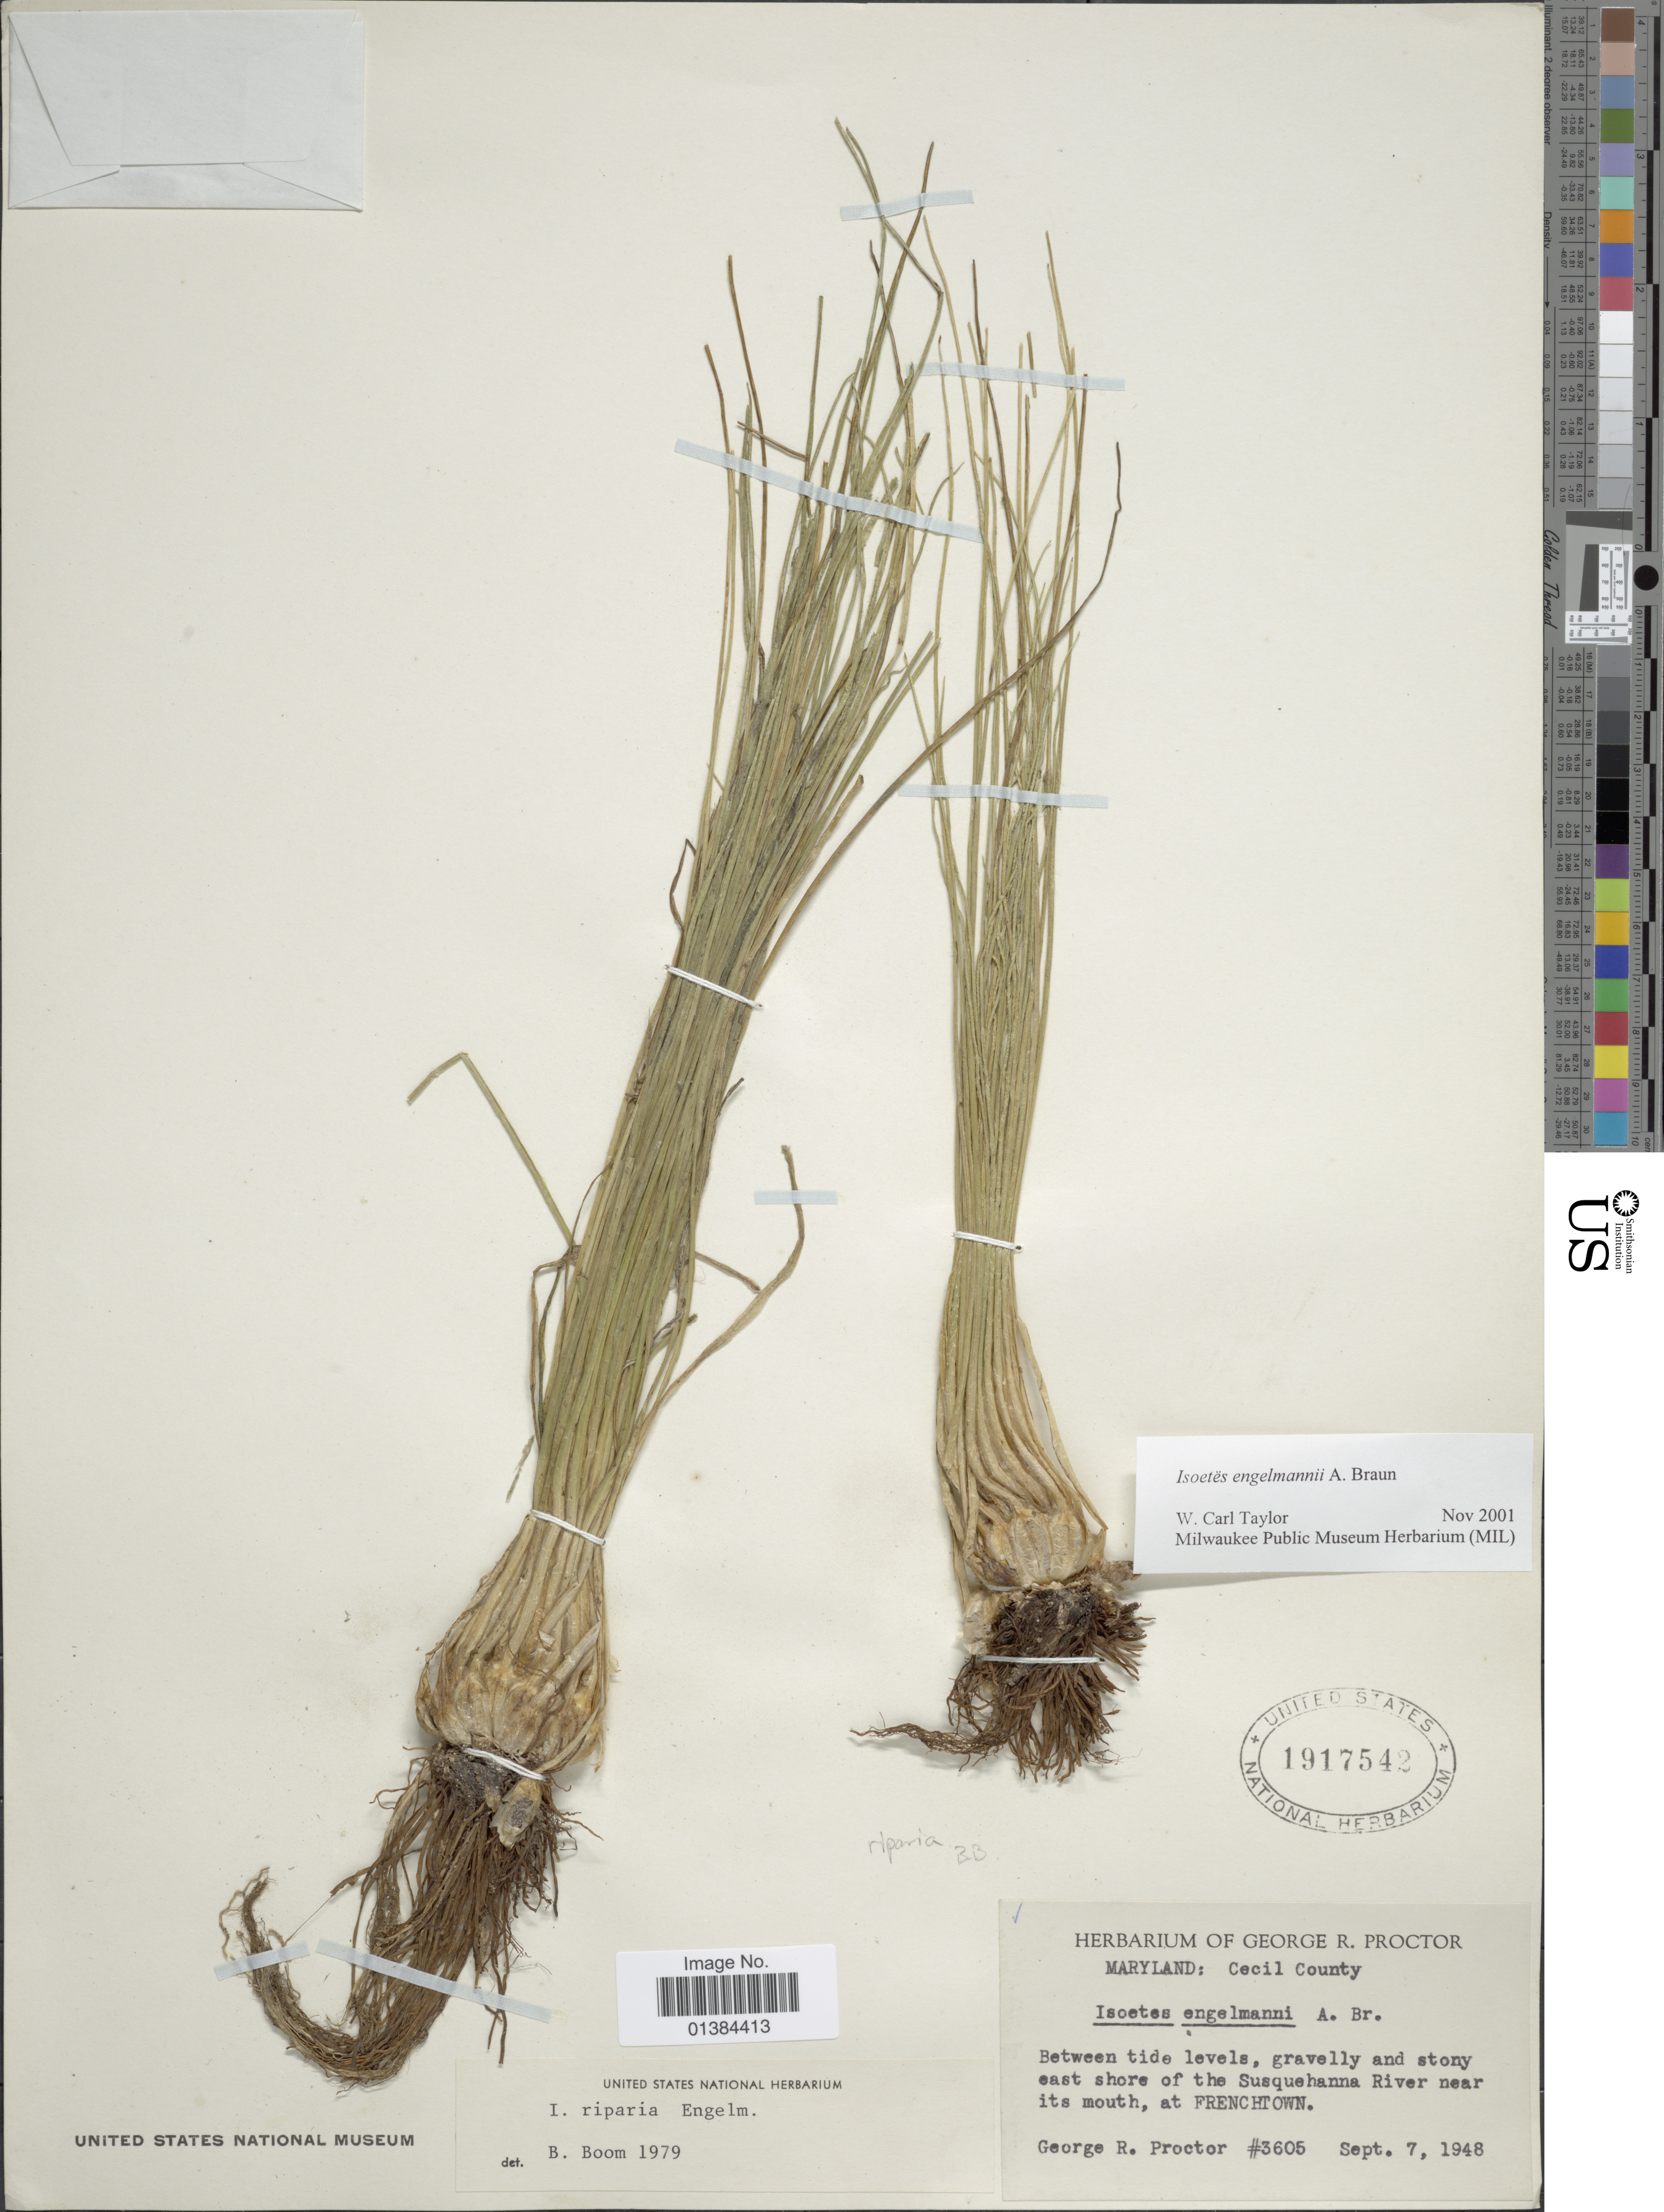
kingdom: Plantae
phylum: Tracheophyta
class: Lycopodiopsida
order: Isoetales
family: Isoetaceae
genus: Isoetes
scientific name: Isoetes engelmannii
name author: A. Braun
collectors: G. R. Proctor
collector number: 3605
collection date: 1948-09-07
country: United States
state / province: Maryland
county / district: Cecil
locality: Cecil County. Between tide levels, gravelly and stony east shore of the Susquehanna River near its mouth, at Frenchtown.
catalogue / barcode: US 1917542